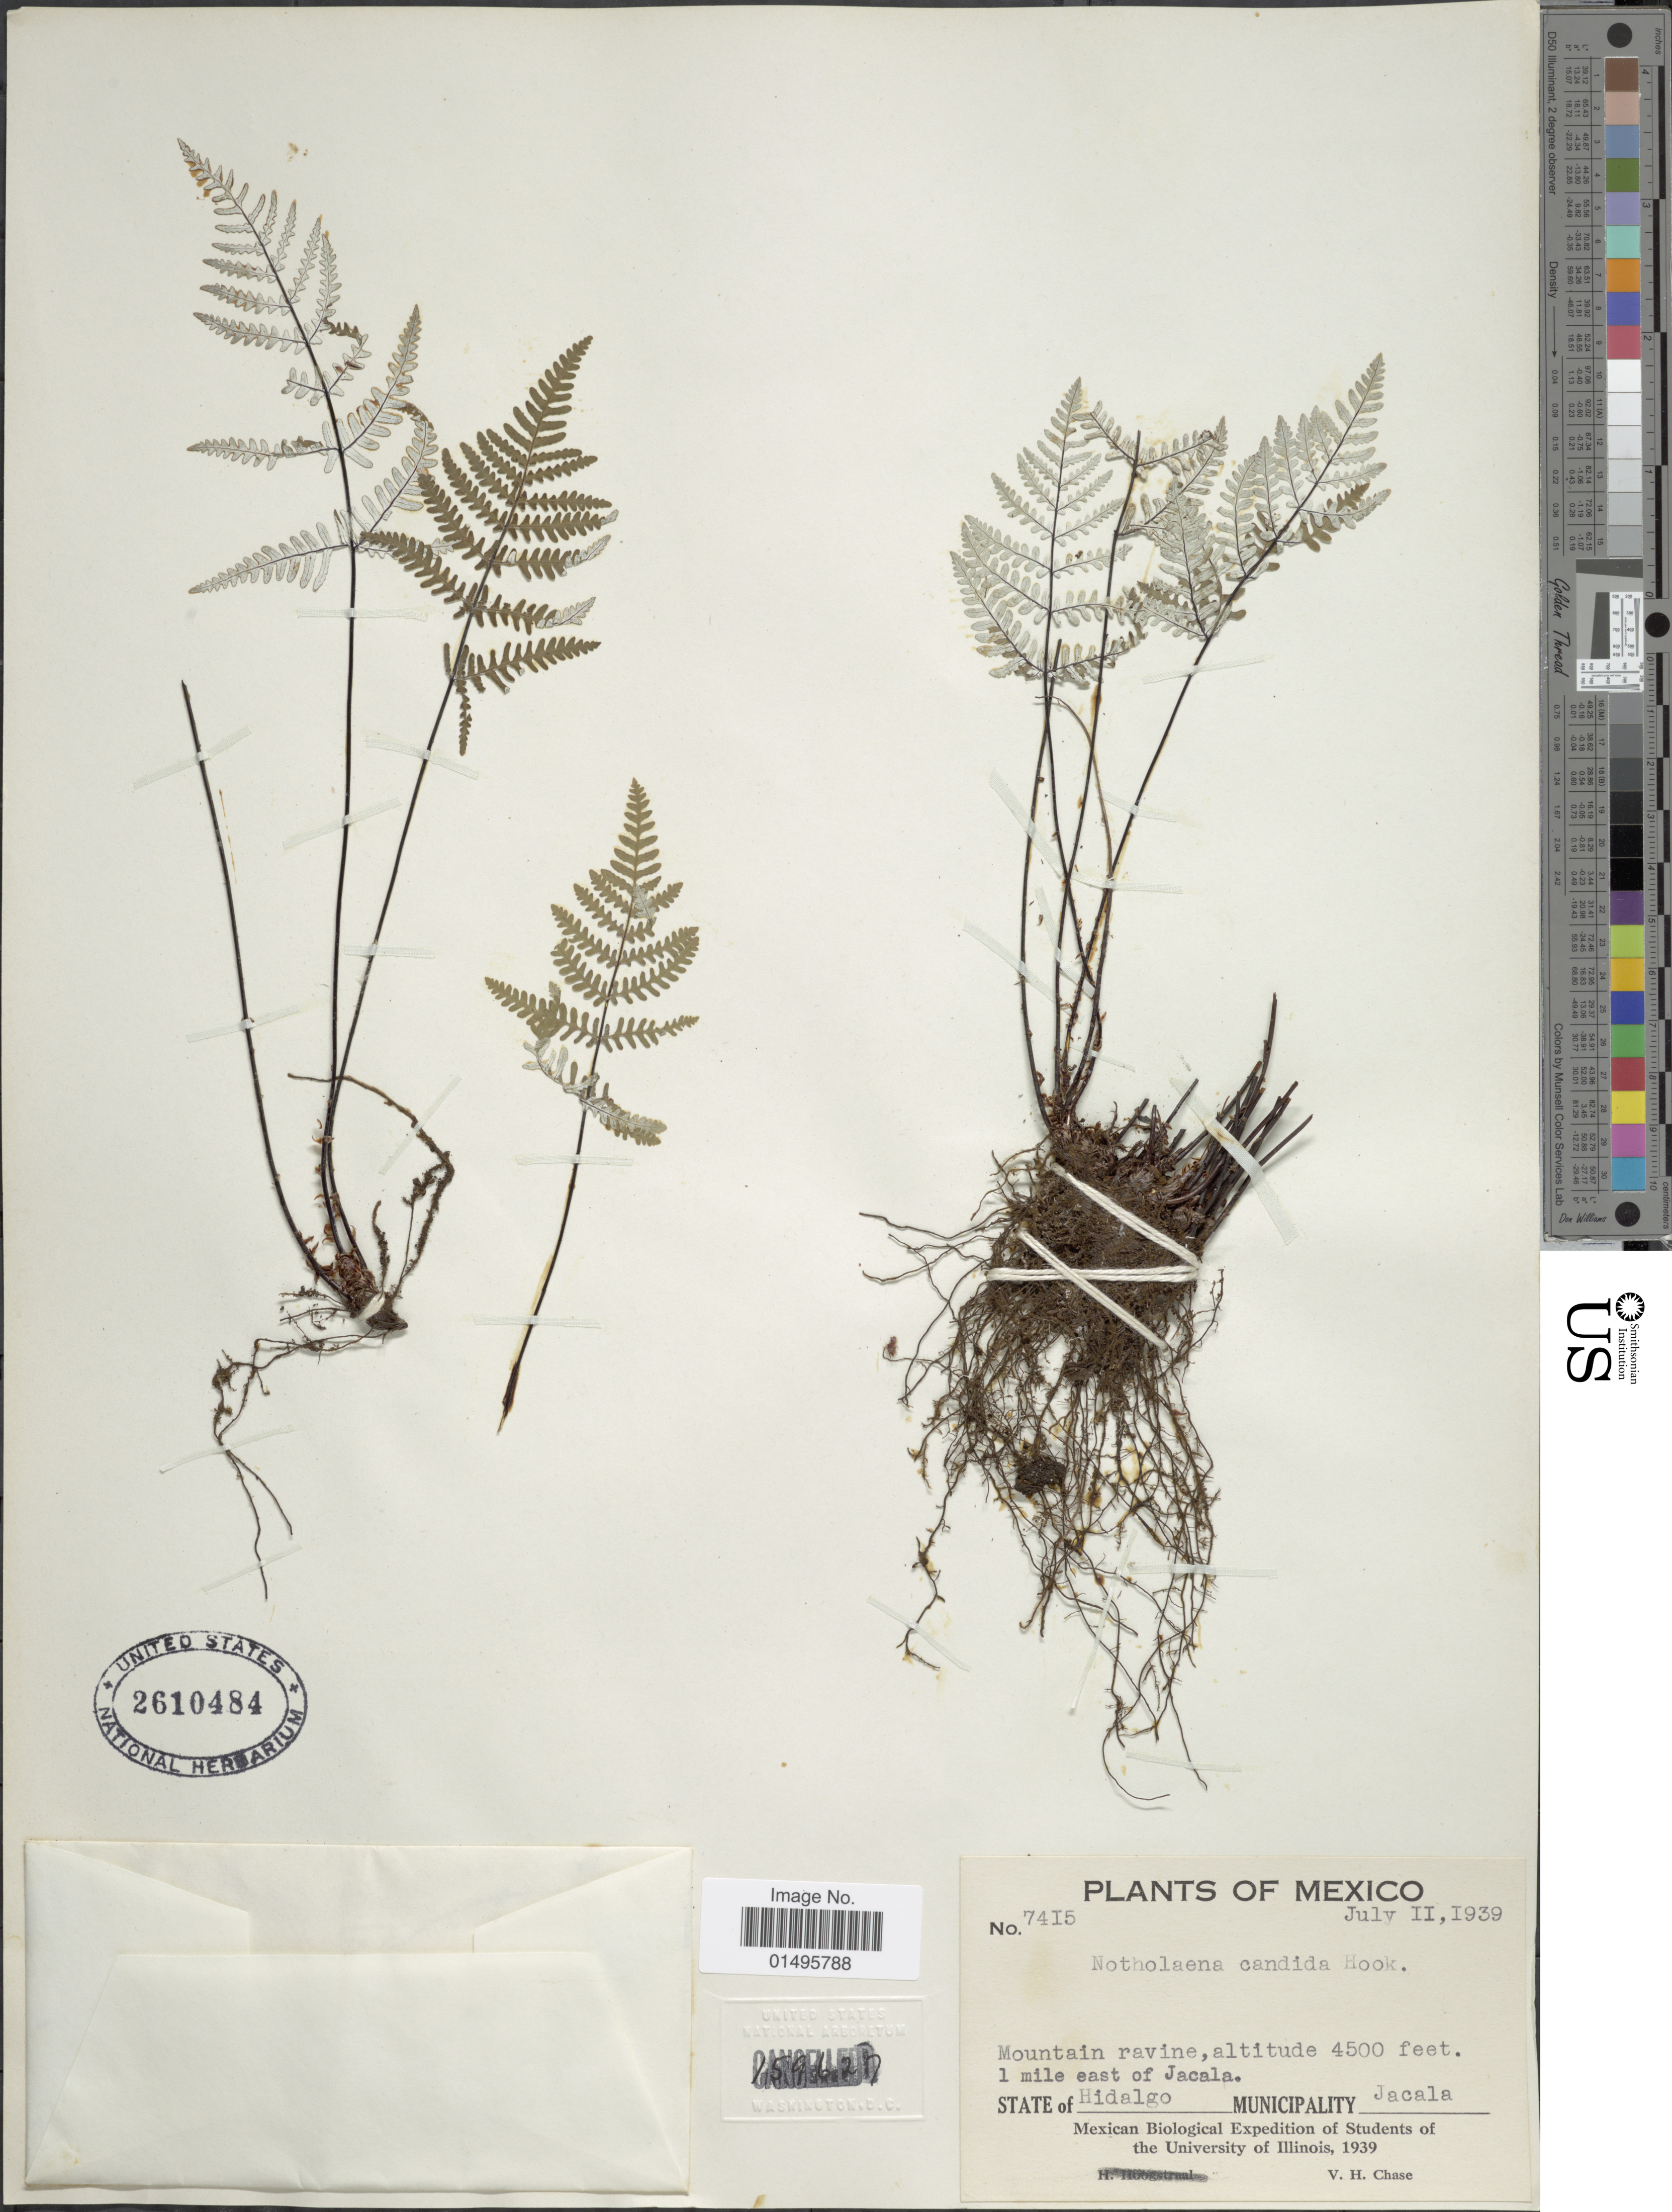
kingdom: Plantae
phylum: Tracheophyta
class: Polypodiopsida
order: Polypodiales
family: Pteridaceae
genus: Notholaena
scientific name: Notholaena candida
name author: (M. Martens) Hook.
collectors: V. H. Chase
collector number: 7415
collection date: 1939-07-11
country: Mexico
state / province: Hidalgo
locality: Mountain ravine, 1 mile east of Jacala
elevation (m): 1372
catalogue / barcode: US 2610484